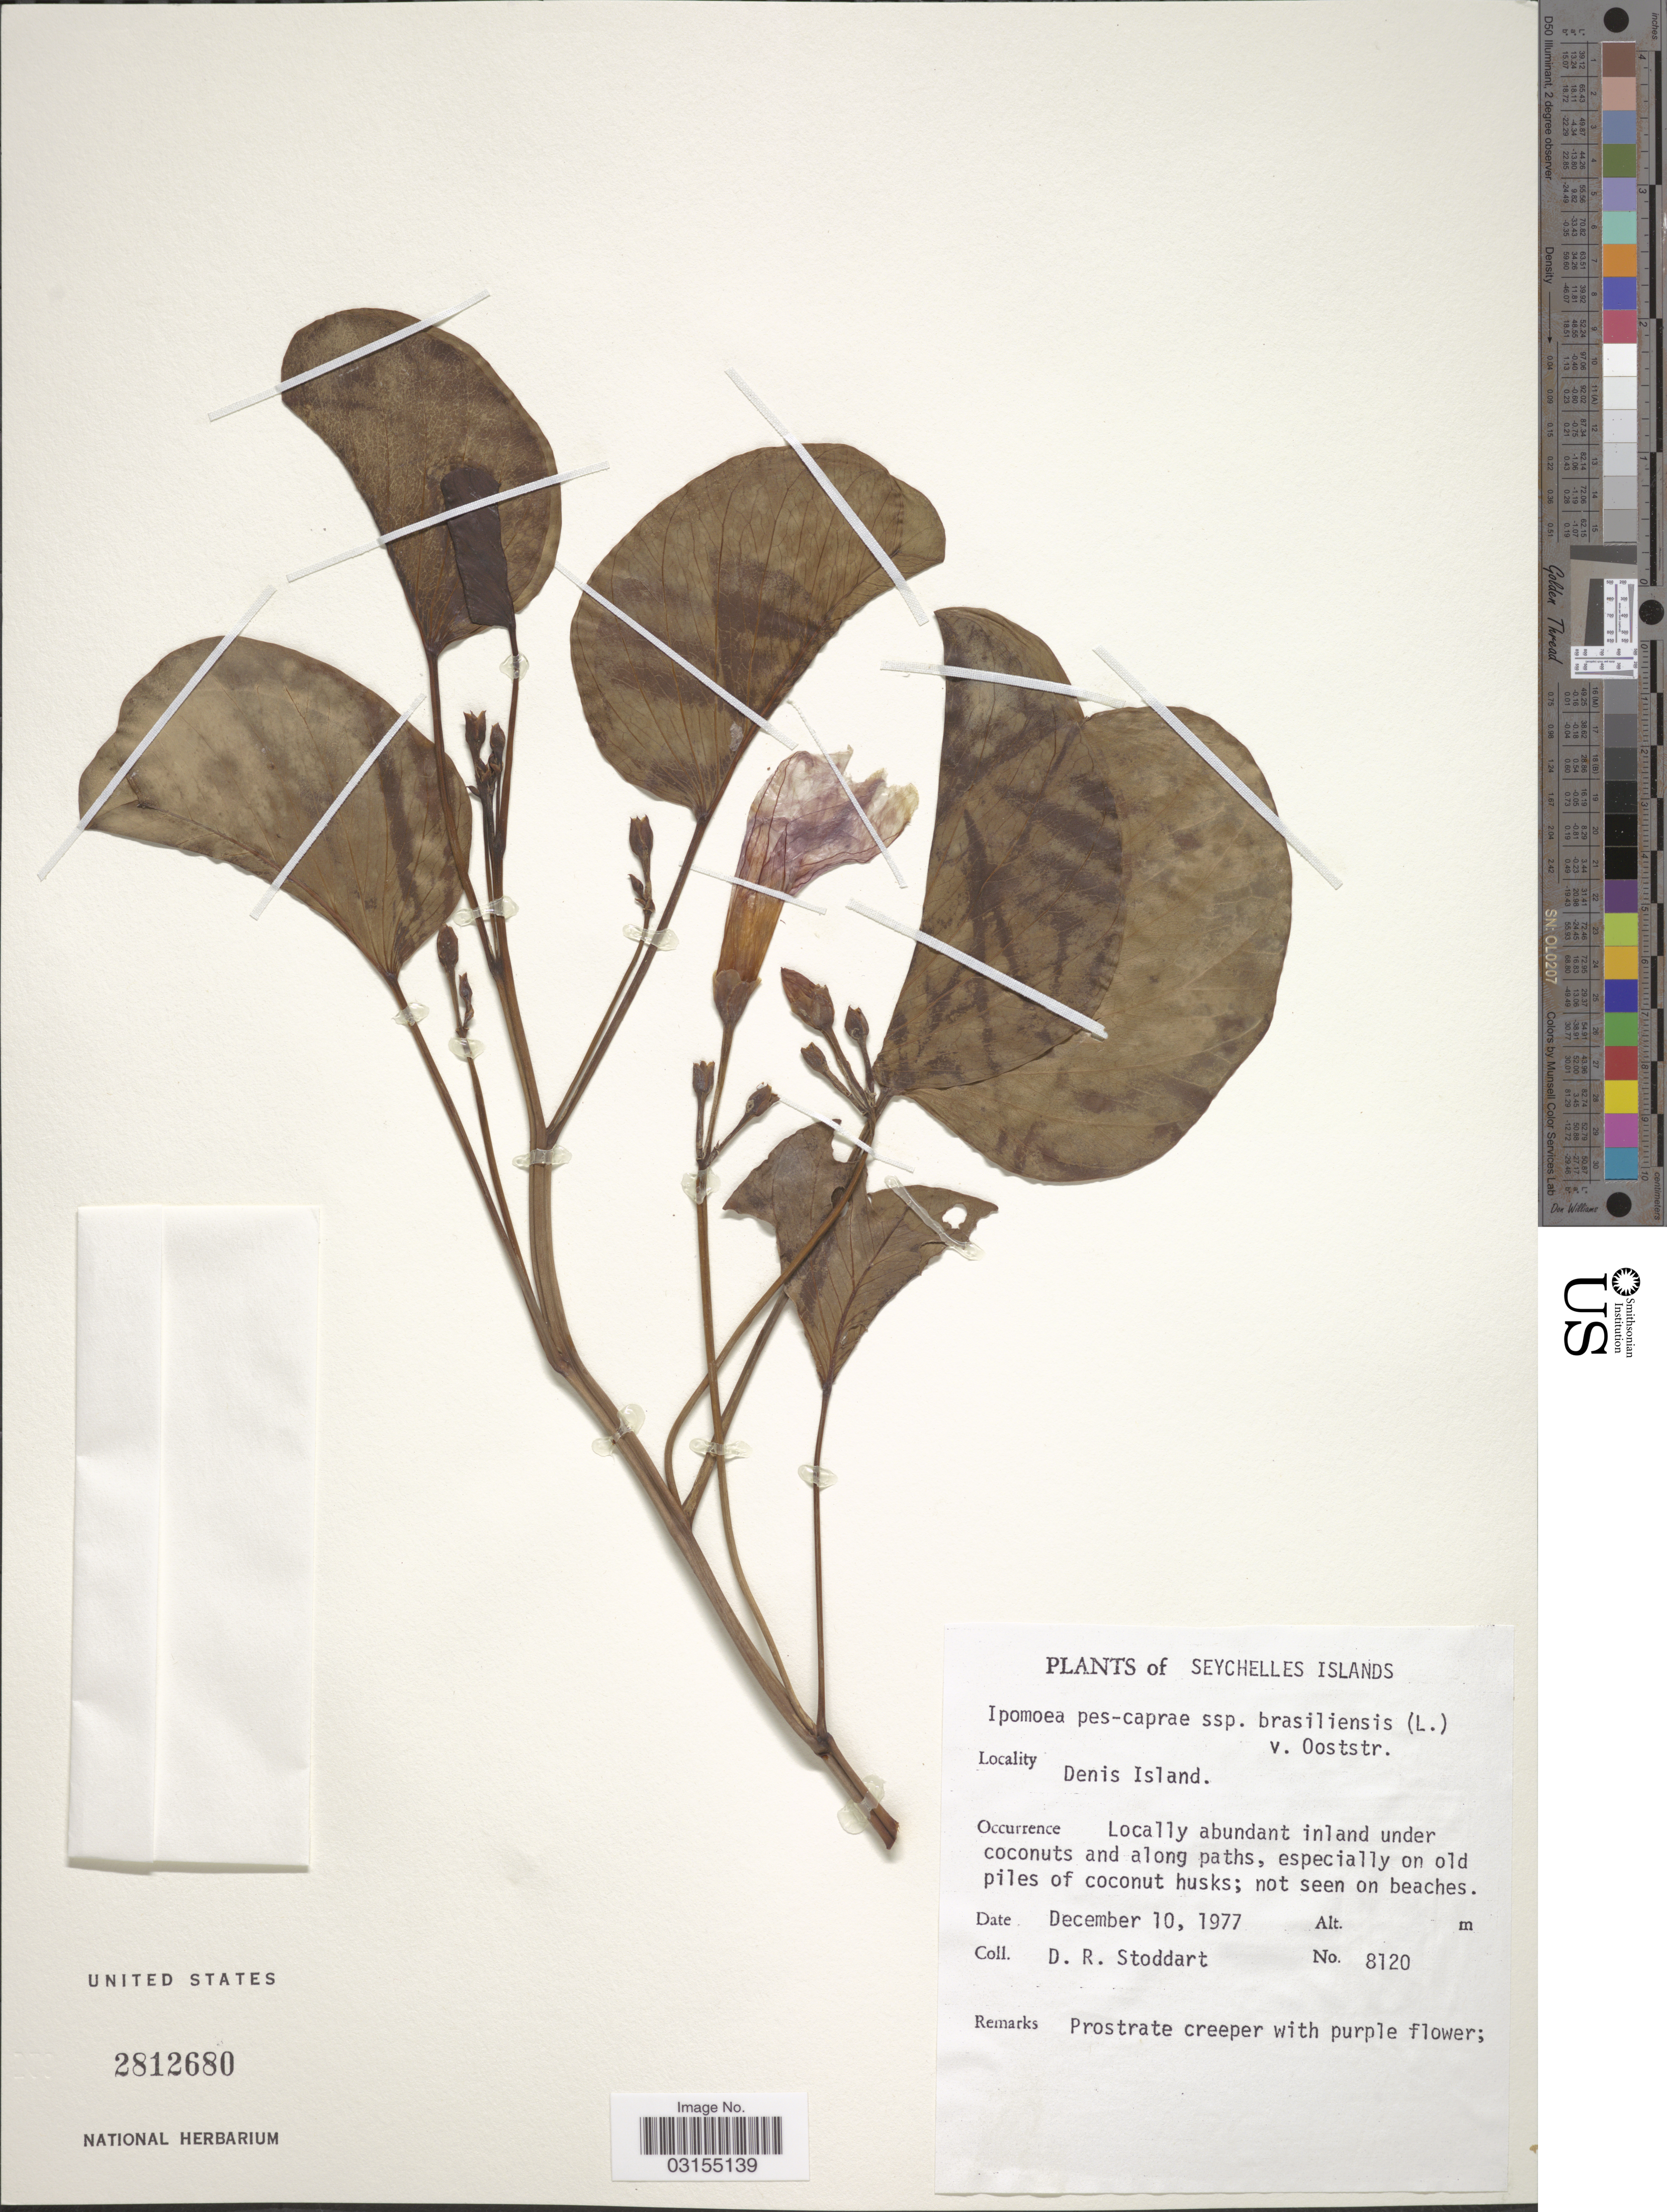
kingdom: Plantae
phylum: Tracheophyta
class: Magnoliopsida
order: Solanales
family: Convolvulaceae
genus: Ipomoea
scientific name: Ipomoea pes-caprae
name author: (L.) R. Br.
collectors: D. R. Stoddart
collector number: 8120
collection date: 1977-12-10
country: Seychelles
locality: Seychelles Islands. Denis Island.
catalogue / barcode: US 2812680